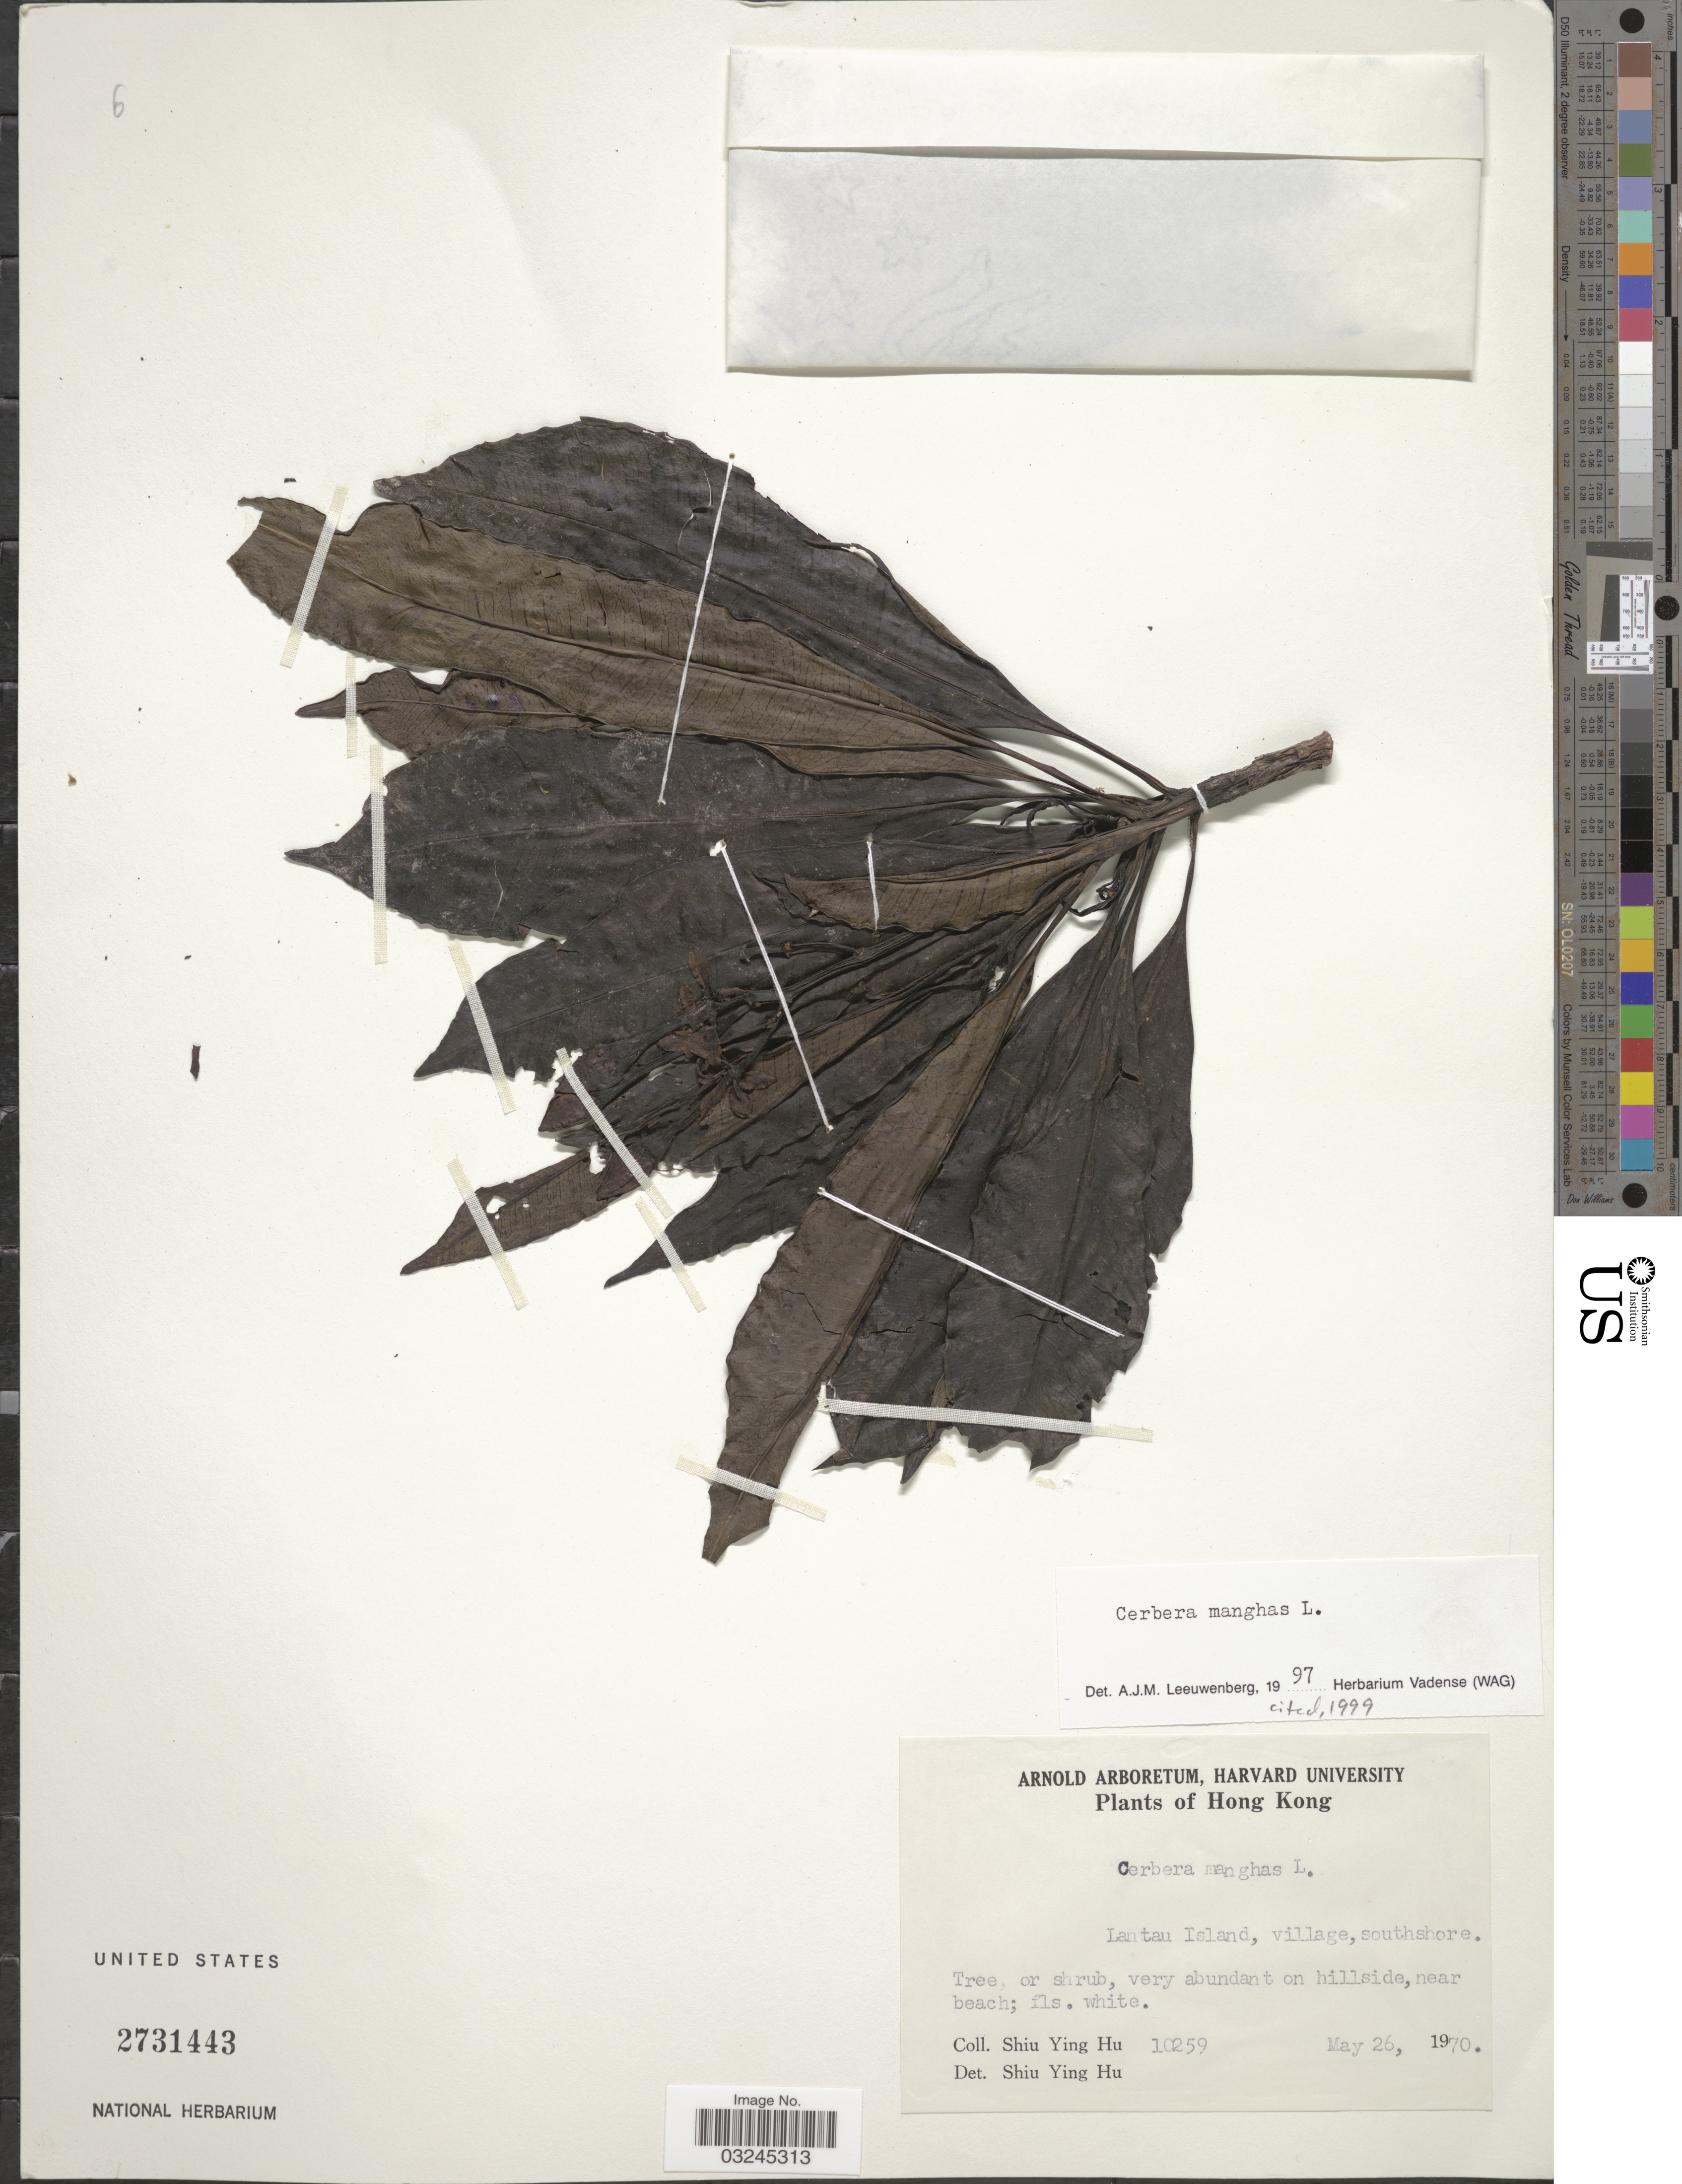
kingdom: Plantae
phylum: Tracheophyta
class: Magnoliopsida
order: Gentianales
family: Apocynaceae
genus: Cerbera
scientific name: Cerbera manghas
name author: L.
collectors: S. Y. Hu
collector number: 10259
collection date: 1970-05-26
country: China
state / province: Hong Kong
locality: Lantau Island, village, southshore.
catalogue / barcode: US 2731443